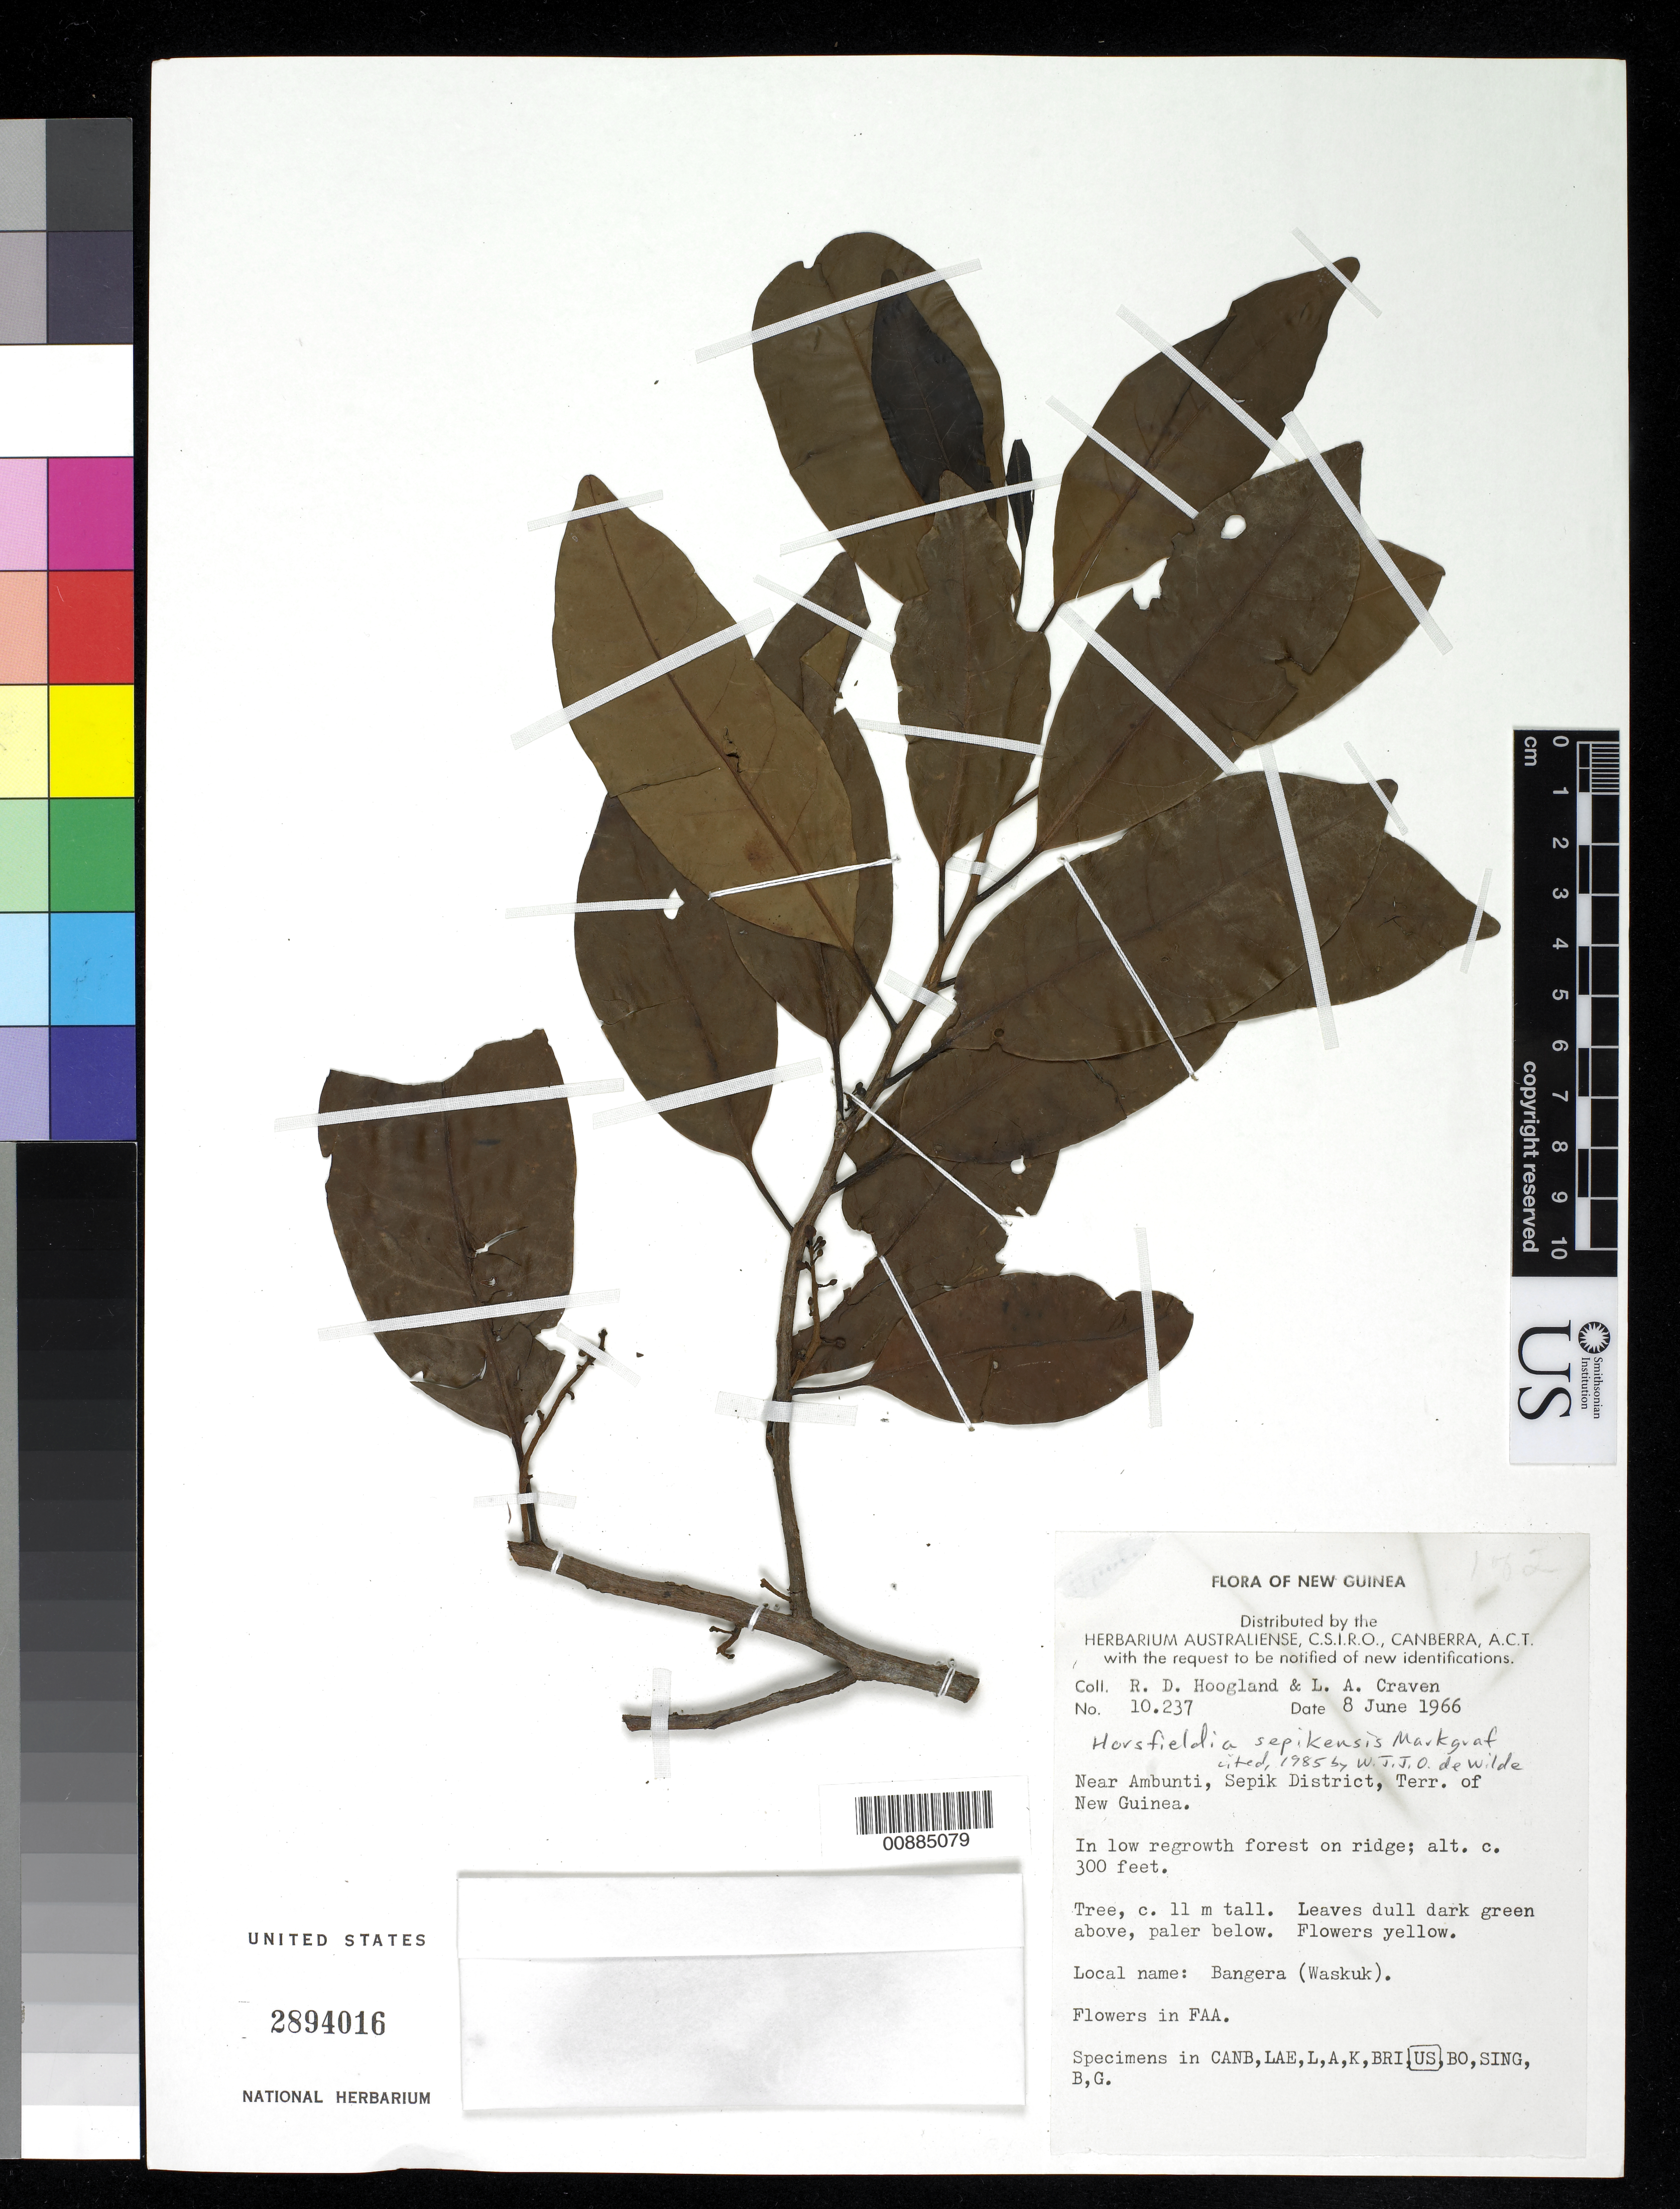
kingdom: Plantae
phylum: Tracheophyta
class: Magnoliopsida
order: Magnoliales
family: Myristicaceae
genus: Horsfieldia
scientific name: Horsfieldia sepikensis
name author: Markgr.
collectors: R. D. Hoogland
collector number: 10237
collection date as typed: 08 Jun 1966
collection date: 1966-06-08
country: Papua New Guinea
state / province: East Sepik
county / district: Ambunti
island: New Guinea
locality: Sepik District, near ambunti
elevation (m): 300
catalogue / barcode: US 2894016